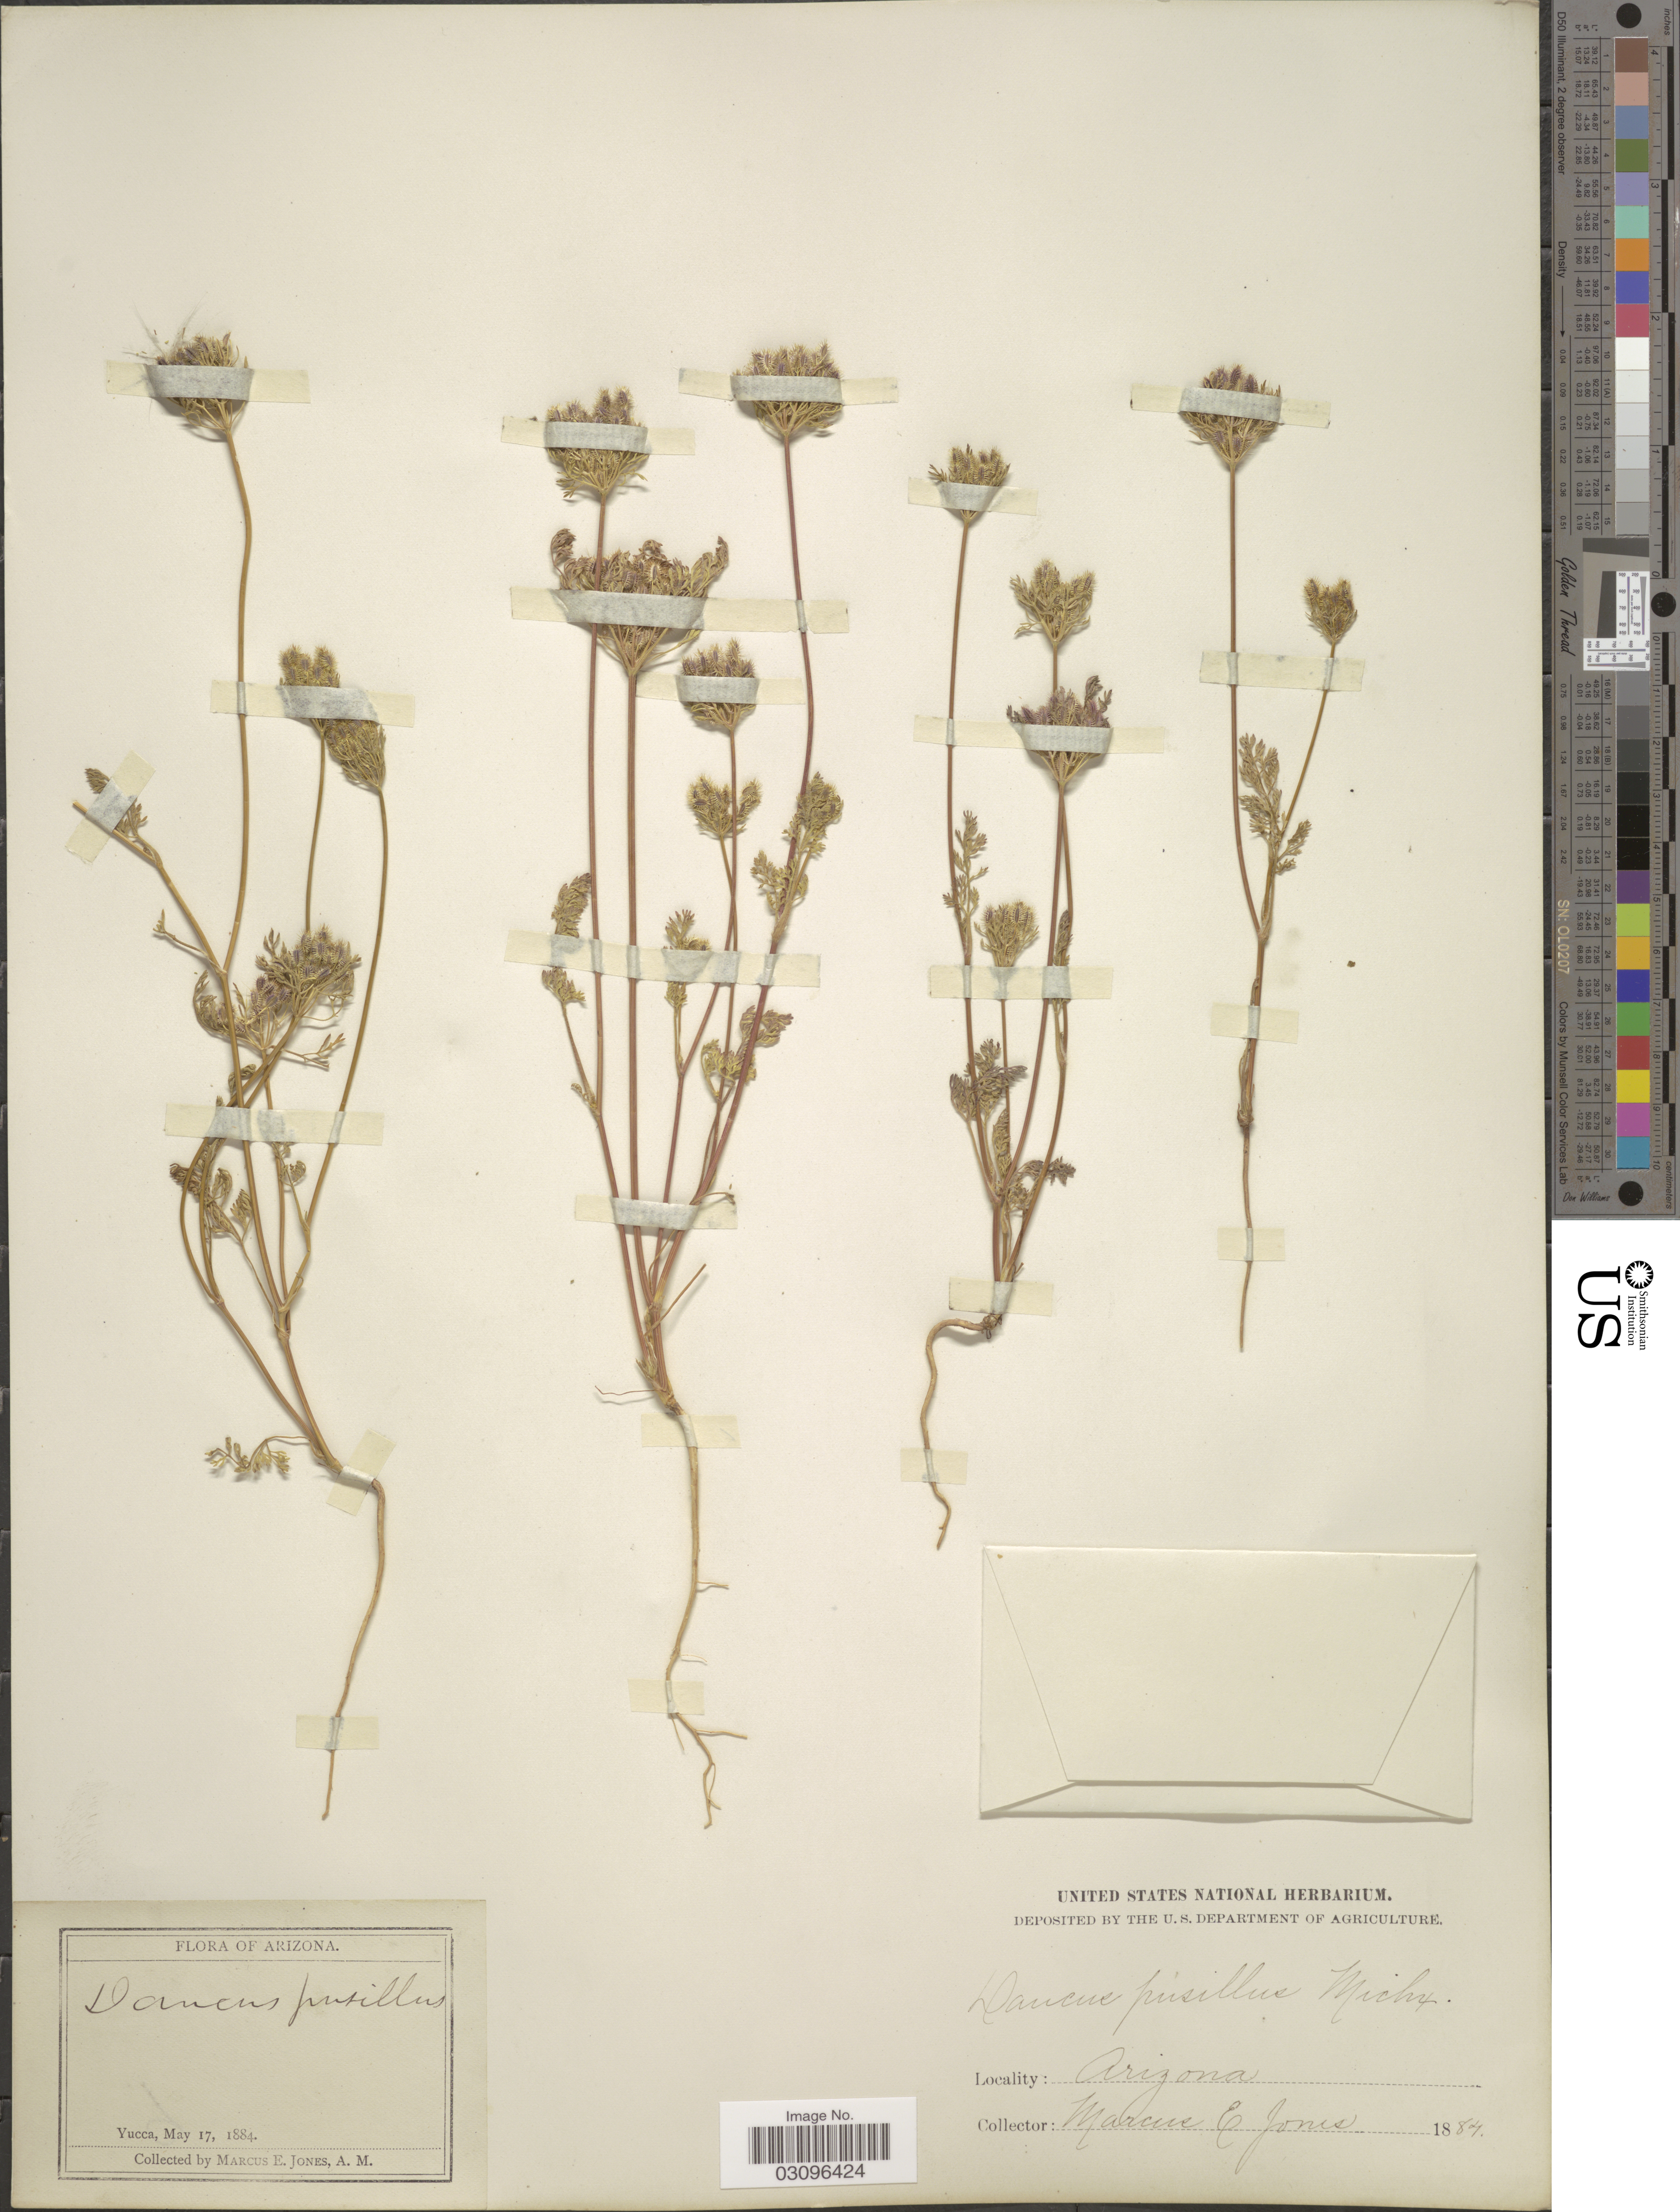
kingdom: Plantae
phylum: Tracheophyta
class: Magnoliopsida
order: Apiales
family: Apiaceae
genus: Daucus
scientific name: Daucus pusillus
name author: Michx.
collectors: M. E. Jones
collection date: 1884-05-17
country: United States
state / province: Arizona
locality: Yucca.